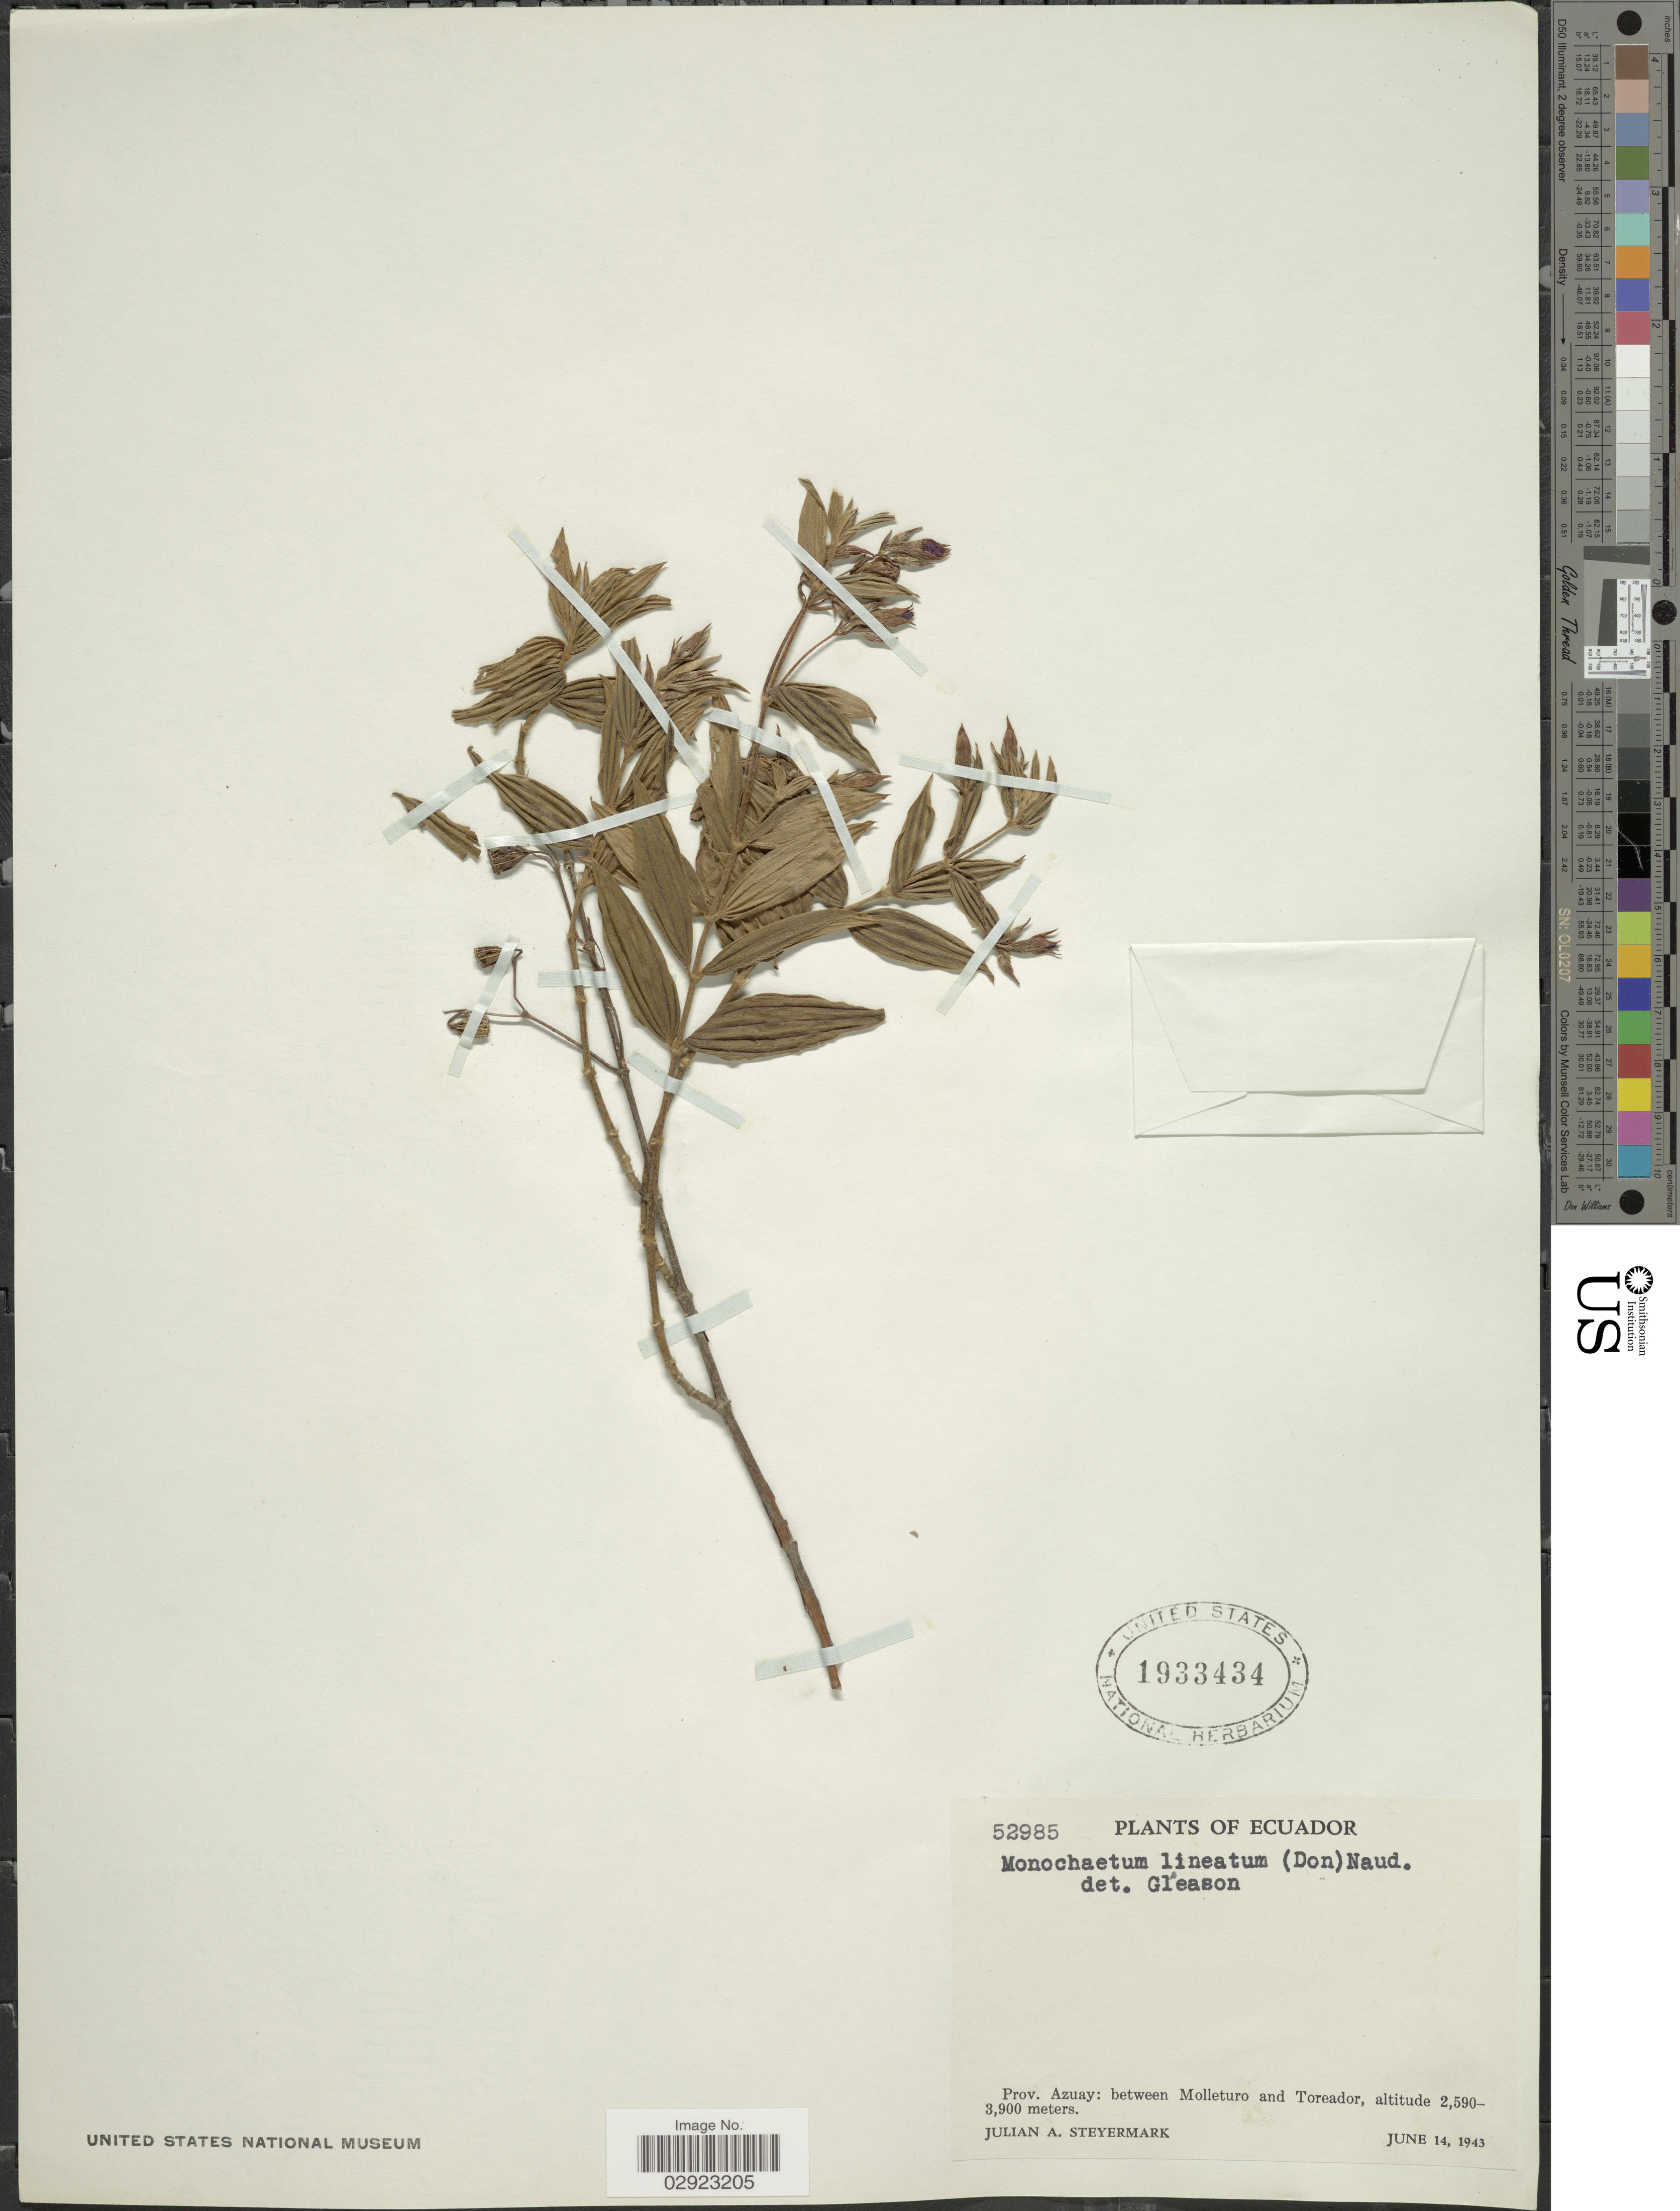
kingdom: Plantae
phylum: Tracheophyta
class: Magnoliopsida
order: Myrtales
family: Melastomataceae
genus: Monochaetum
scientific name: Monochaetum lineatum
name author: (D. Don) Naudin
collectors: J. Steyermark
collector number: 52985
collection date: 1943-06-14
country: Ecuador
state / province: Azuay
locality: Prov. Azuay: between Molleturo and Toreador.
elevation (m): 2590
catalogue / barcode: US 1933434